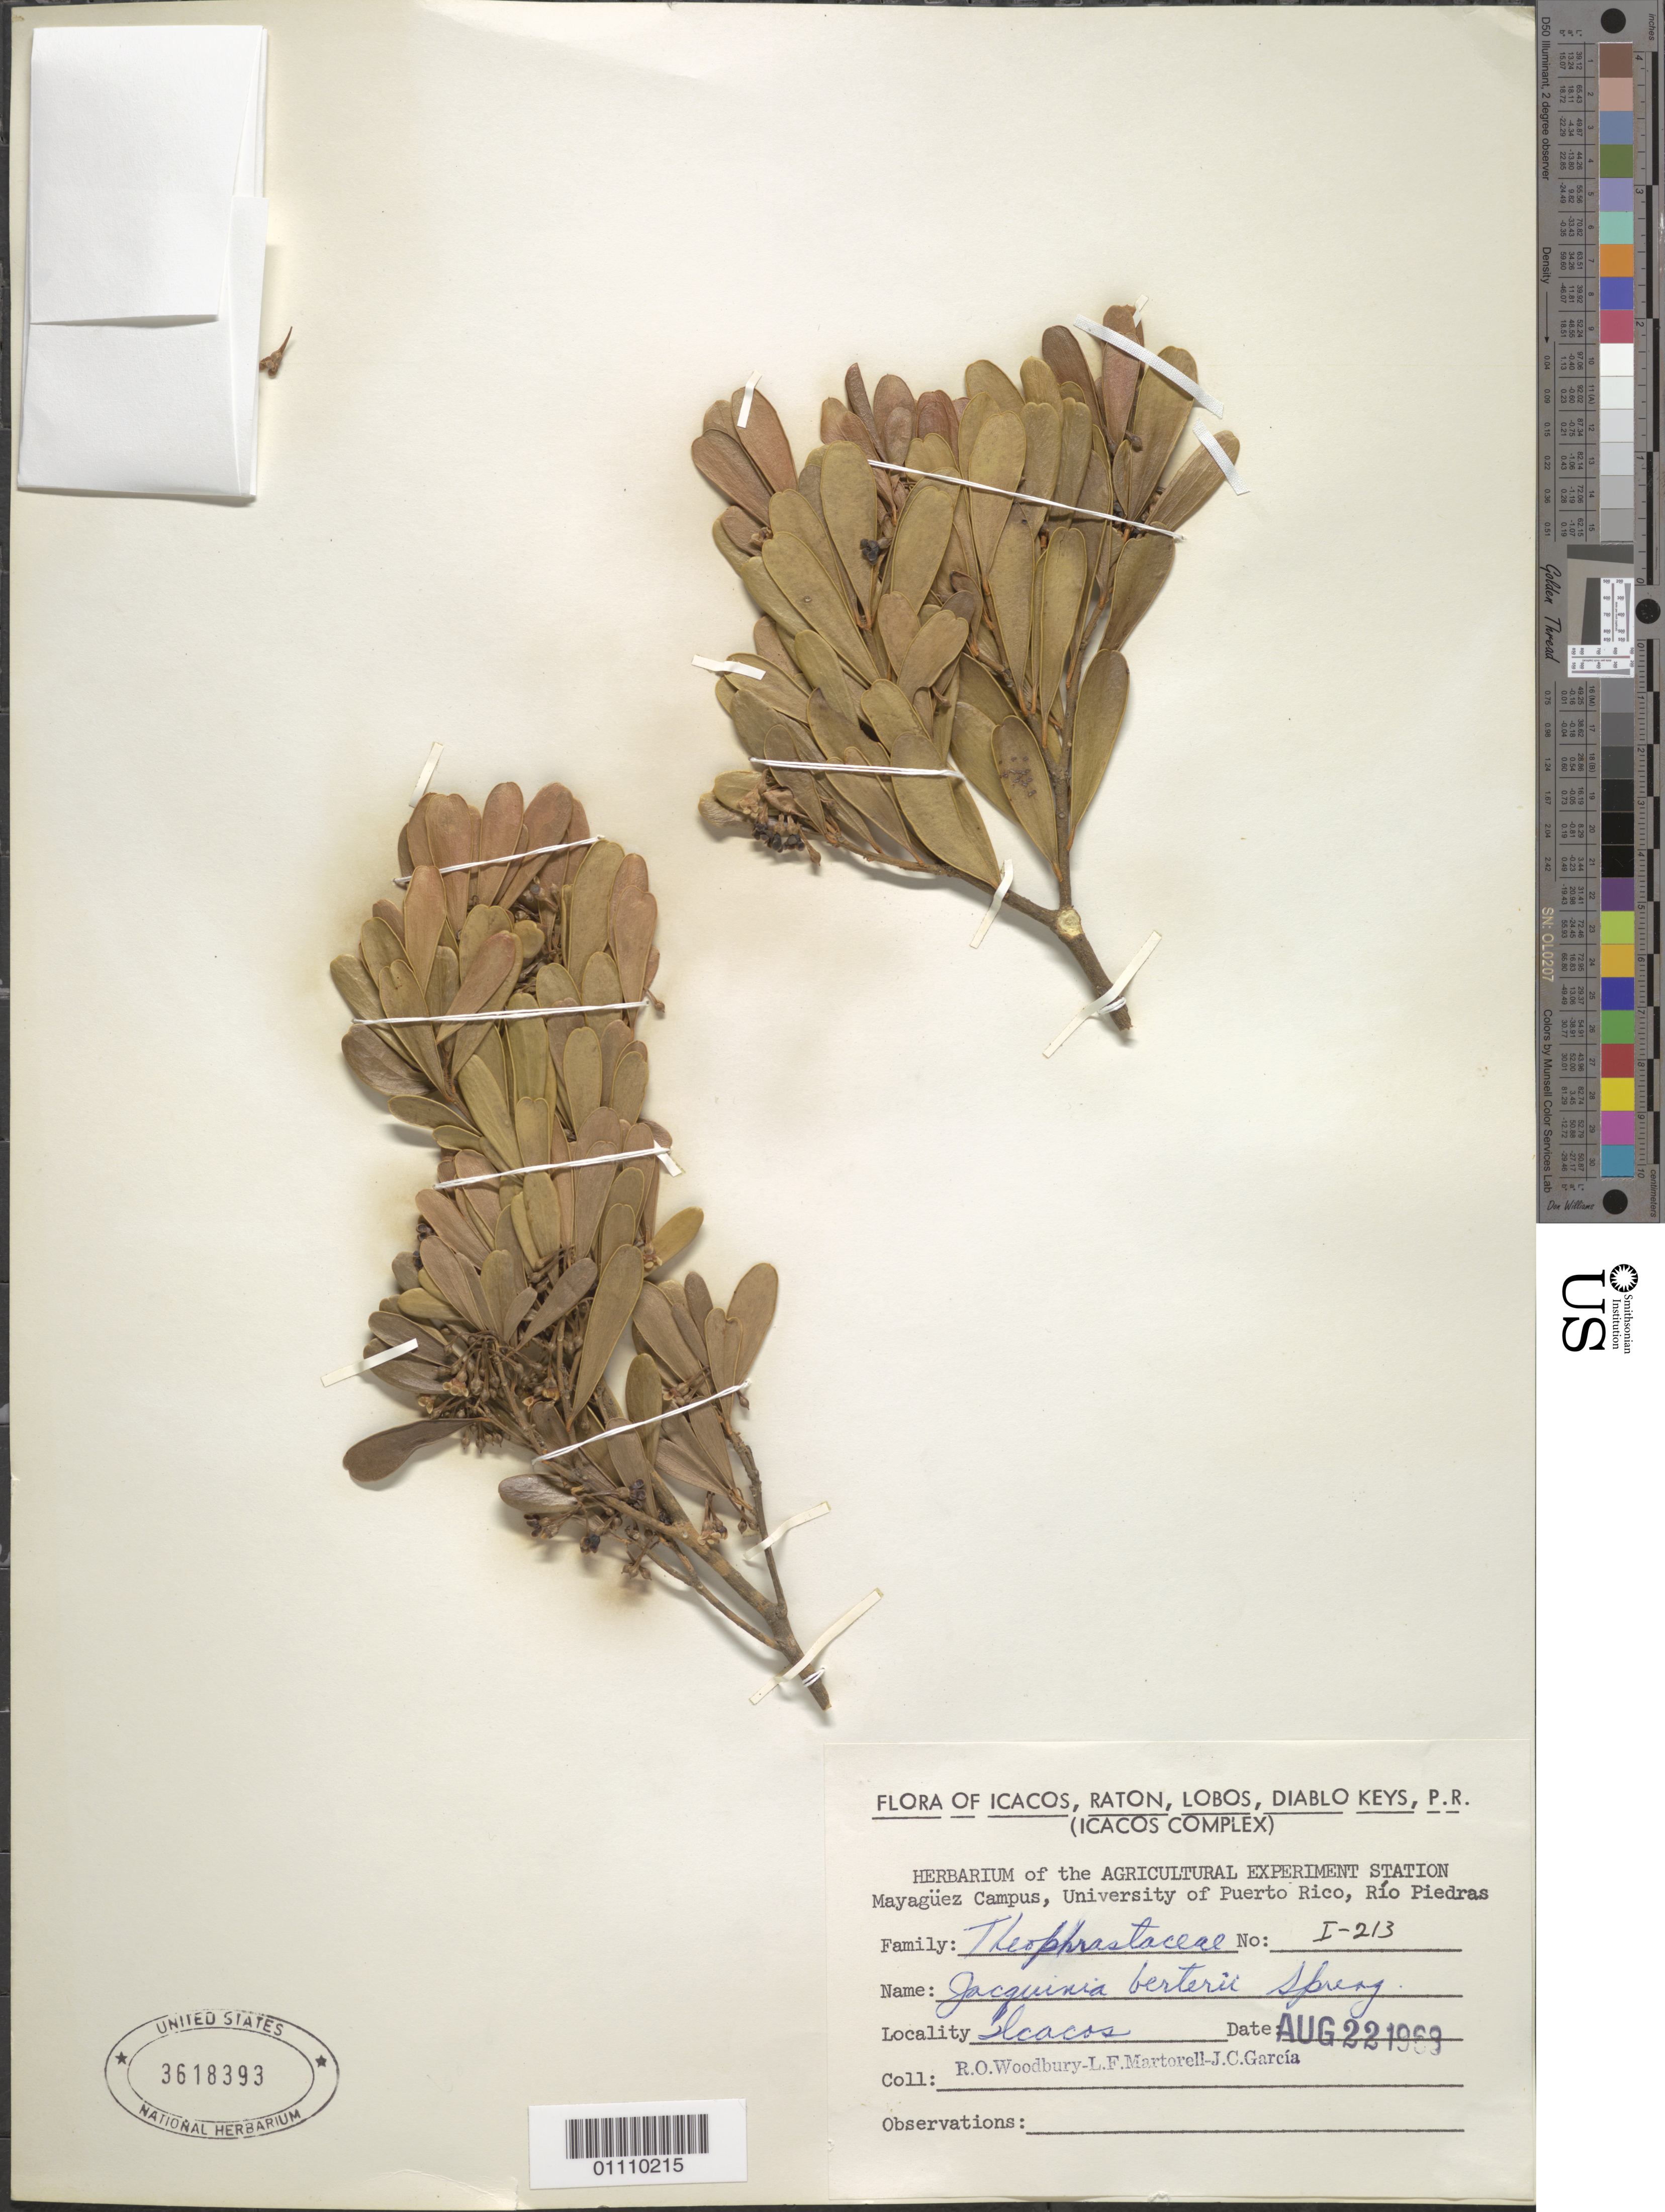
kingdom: Plantae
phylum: Tracheophyta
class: Magnoliopsida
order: Ericales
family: Primulaceae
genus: Jacquinia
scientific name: Jacquinia berteroi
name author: Spreng.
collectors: R. O. Woodbury, L. Martorell & J. García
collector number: I-213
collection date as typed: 22 Aug 1968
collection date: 1968-08-22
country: Puerto Rico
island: Cayo Icacos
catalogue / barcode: US 3618393